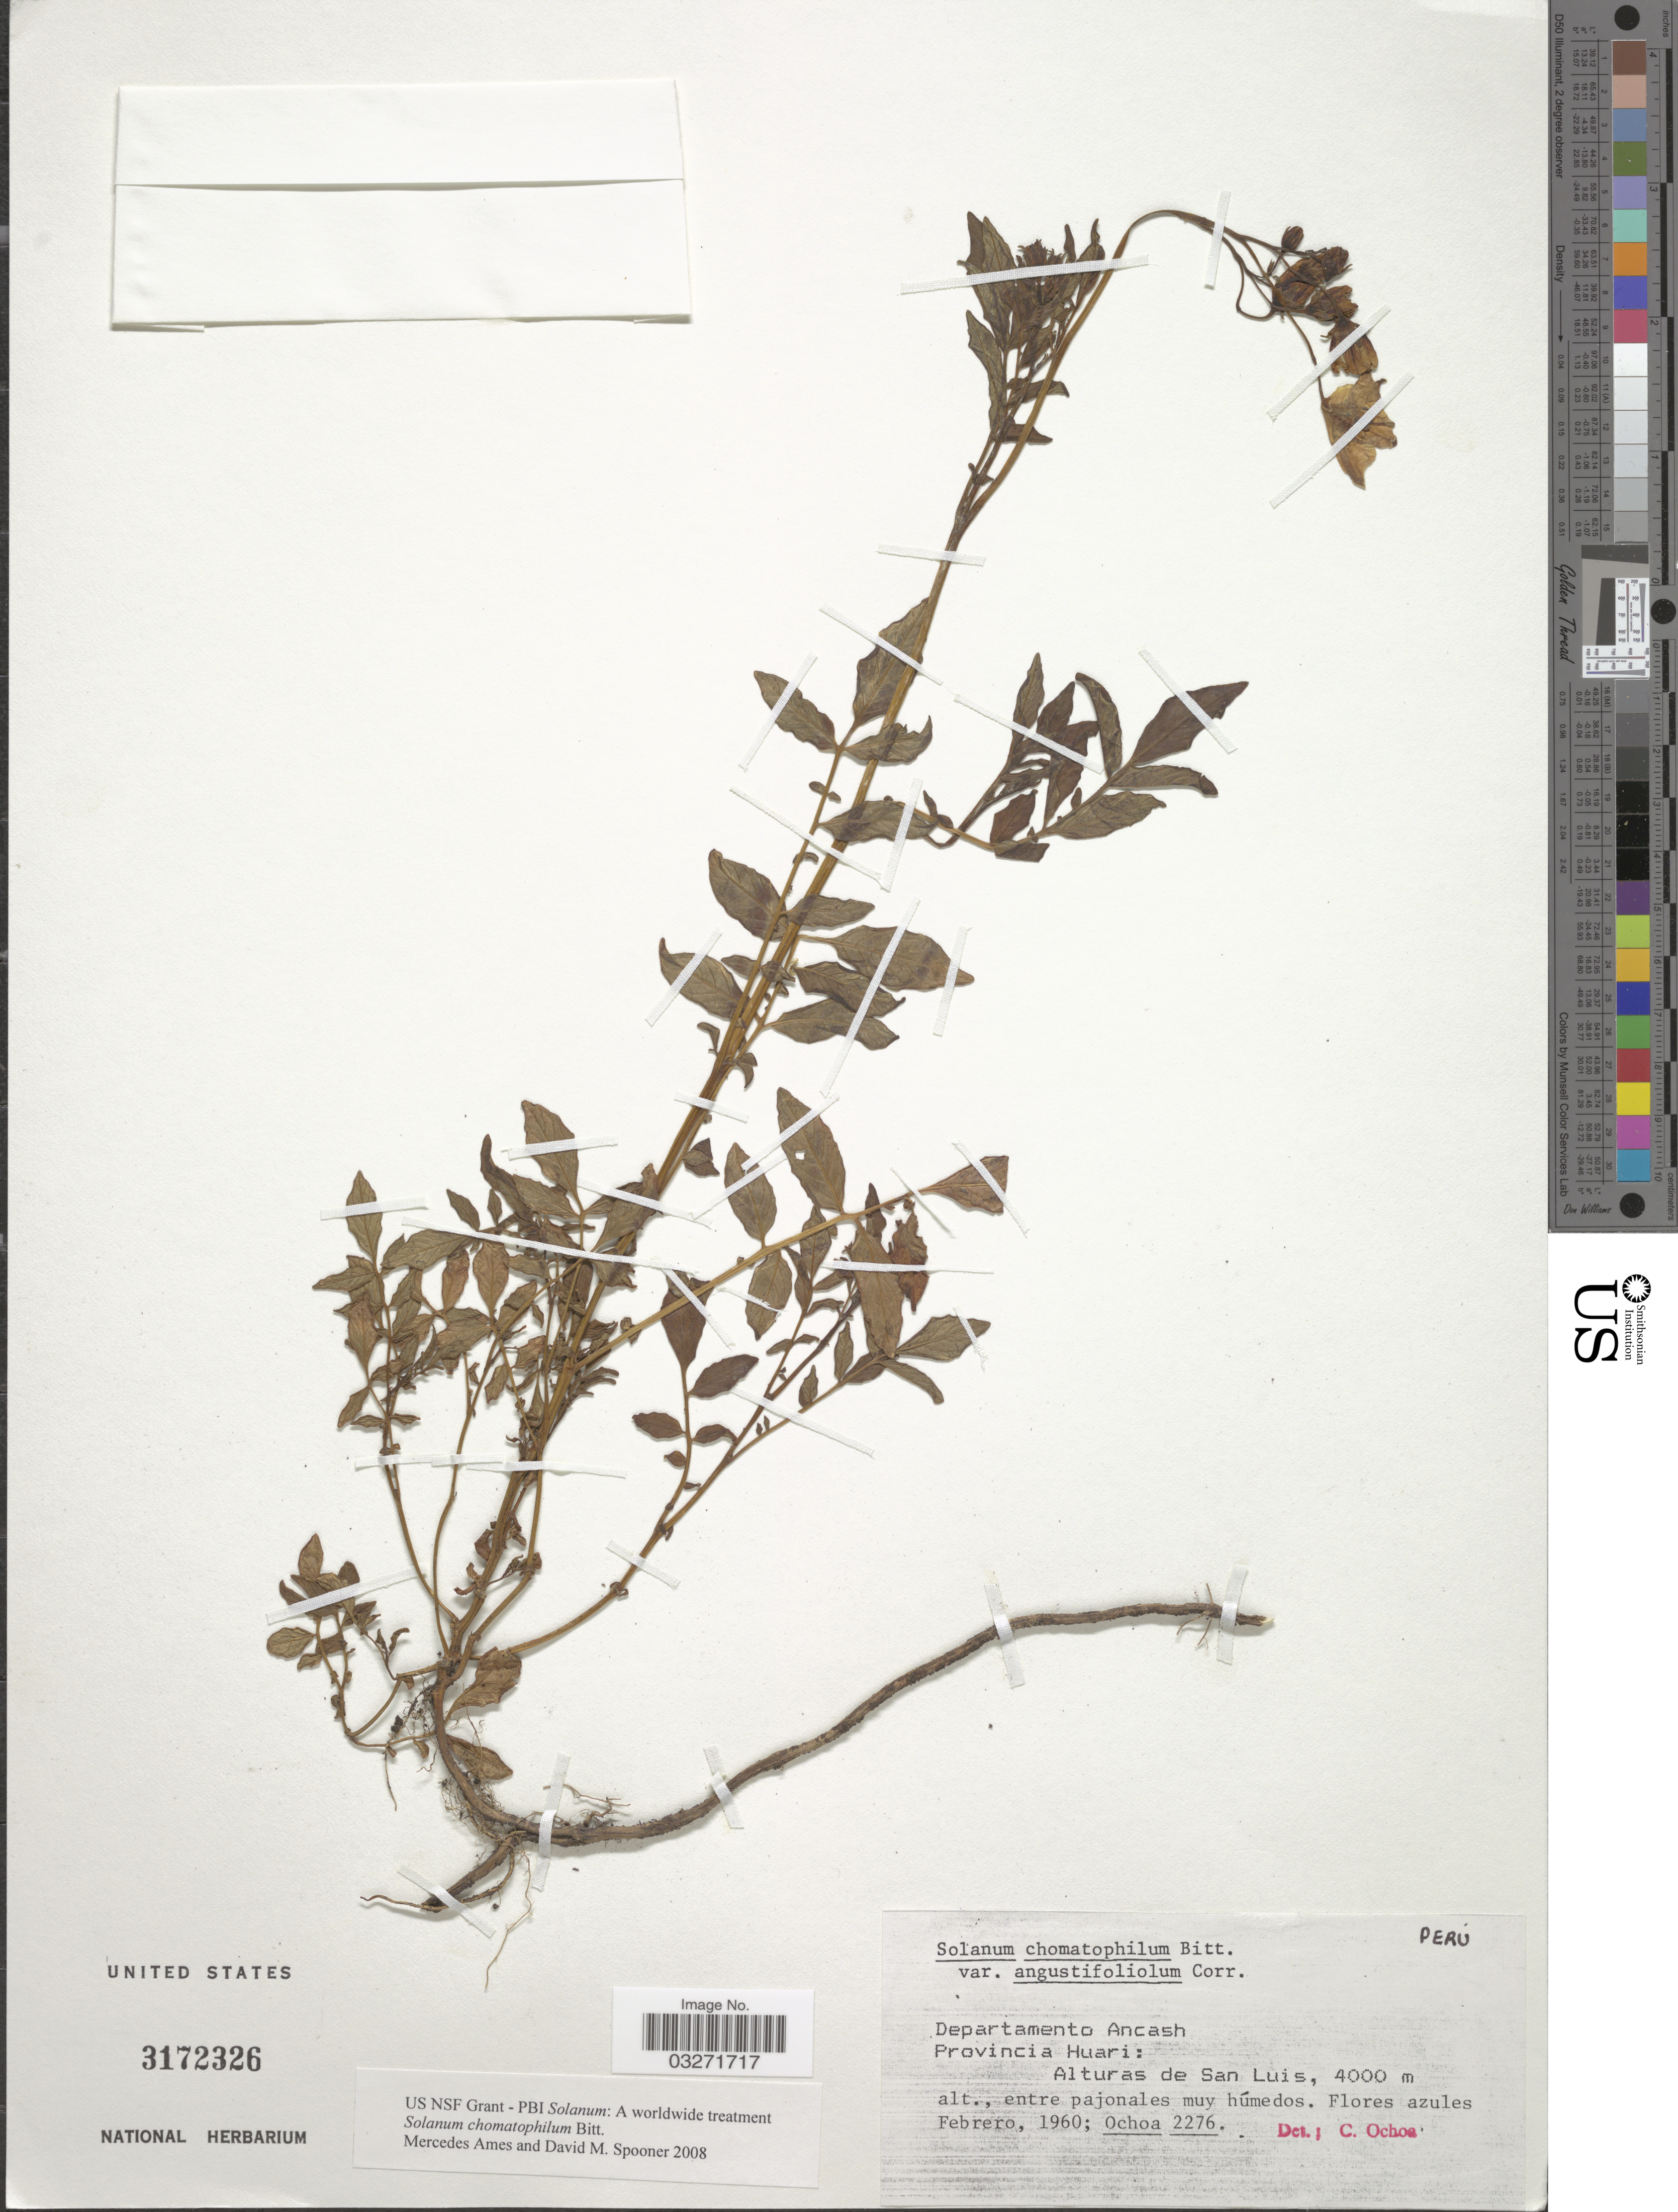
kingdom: Plantae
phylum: Tracheophyta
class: Magnoliopsida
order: Solanales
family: Solanaceae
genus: Solanum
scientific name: Solanum chomatophilum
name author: Bitter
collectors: -. Ochoa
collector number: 2276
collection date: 1960-02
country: Peru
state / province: Ancash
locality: Departamento Ancash. Provincia Huari: Alturas de San Luis.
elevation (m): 4000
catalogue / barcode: US 3172326